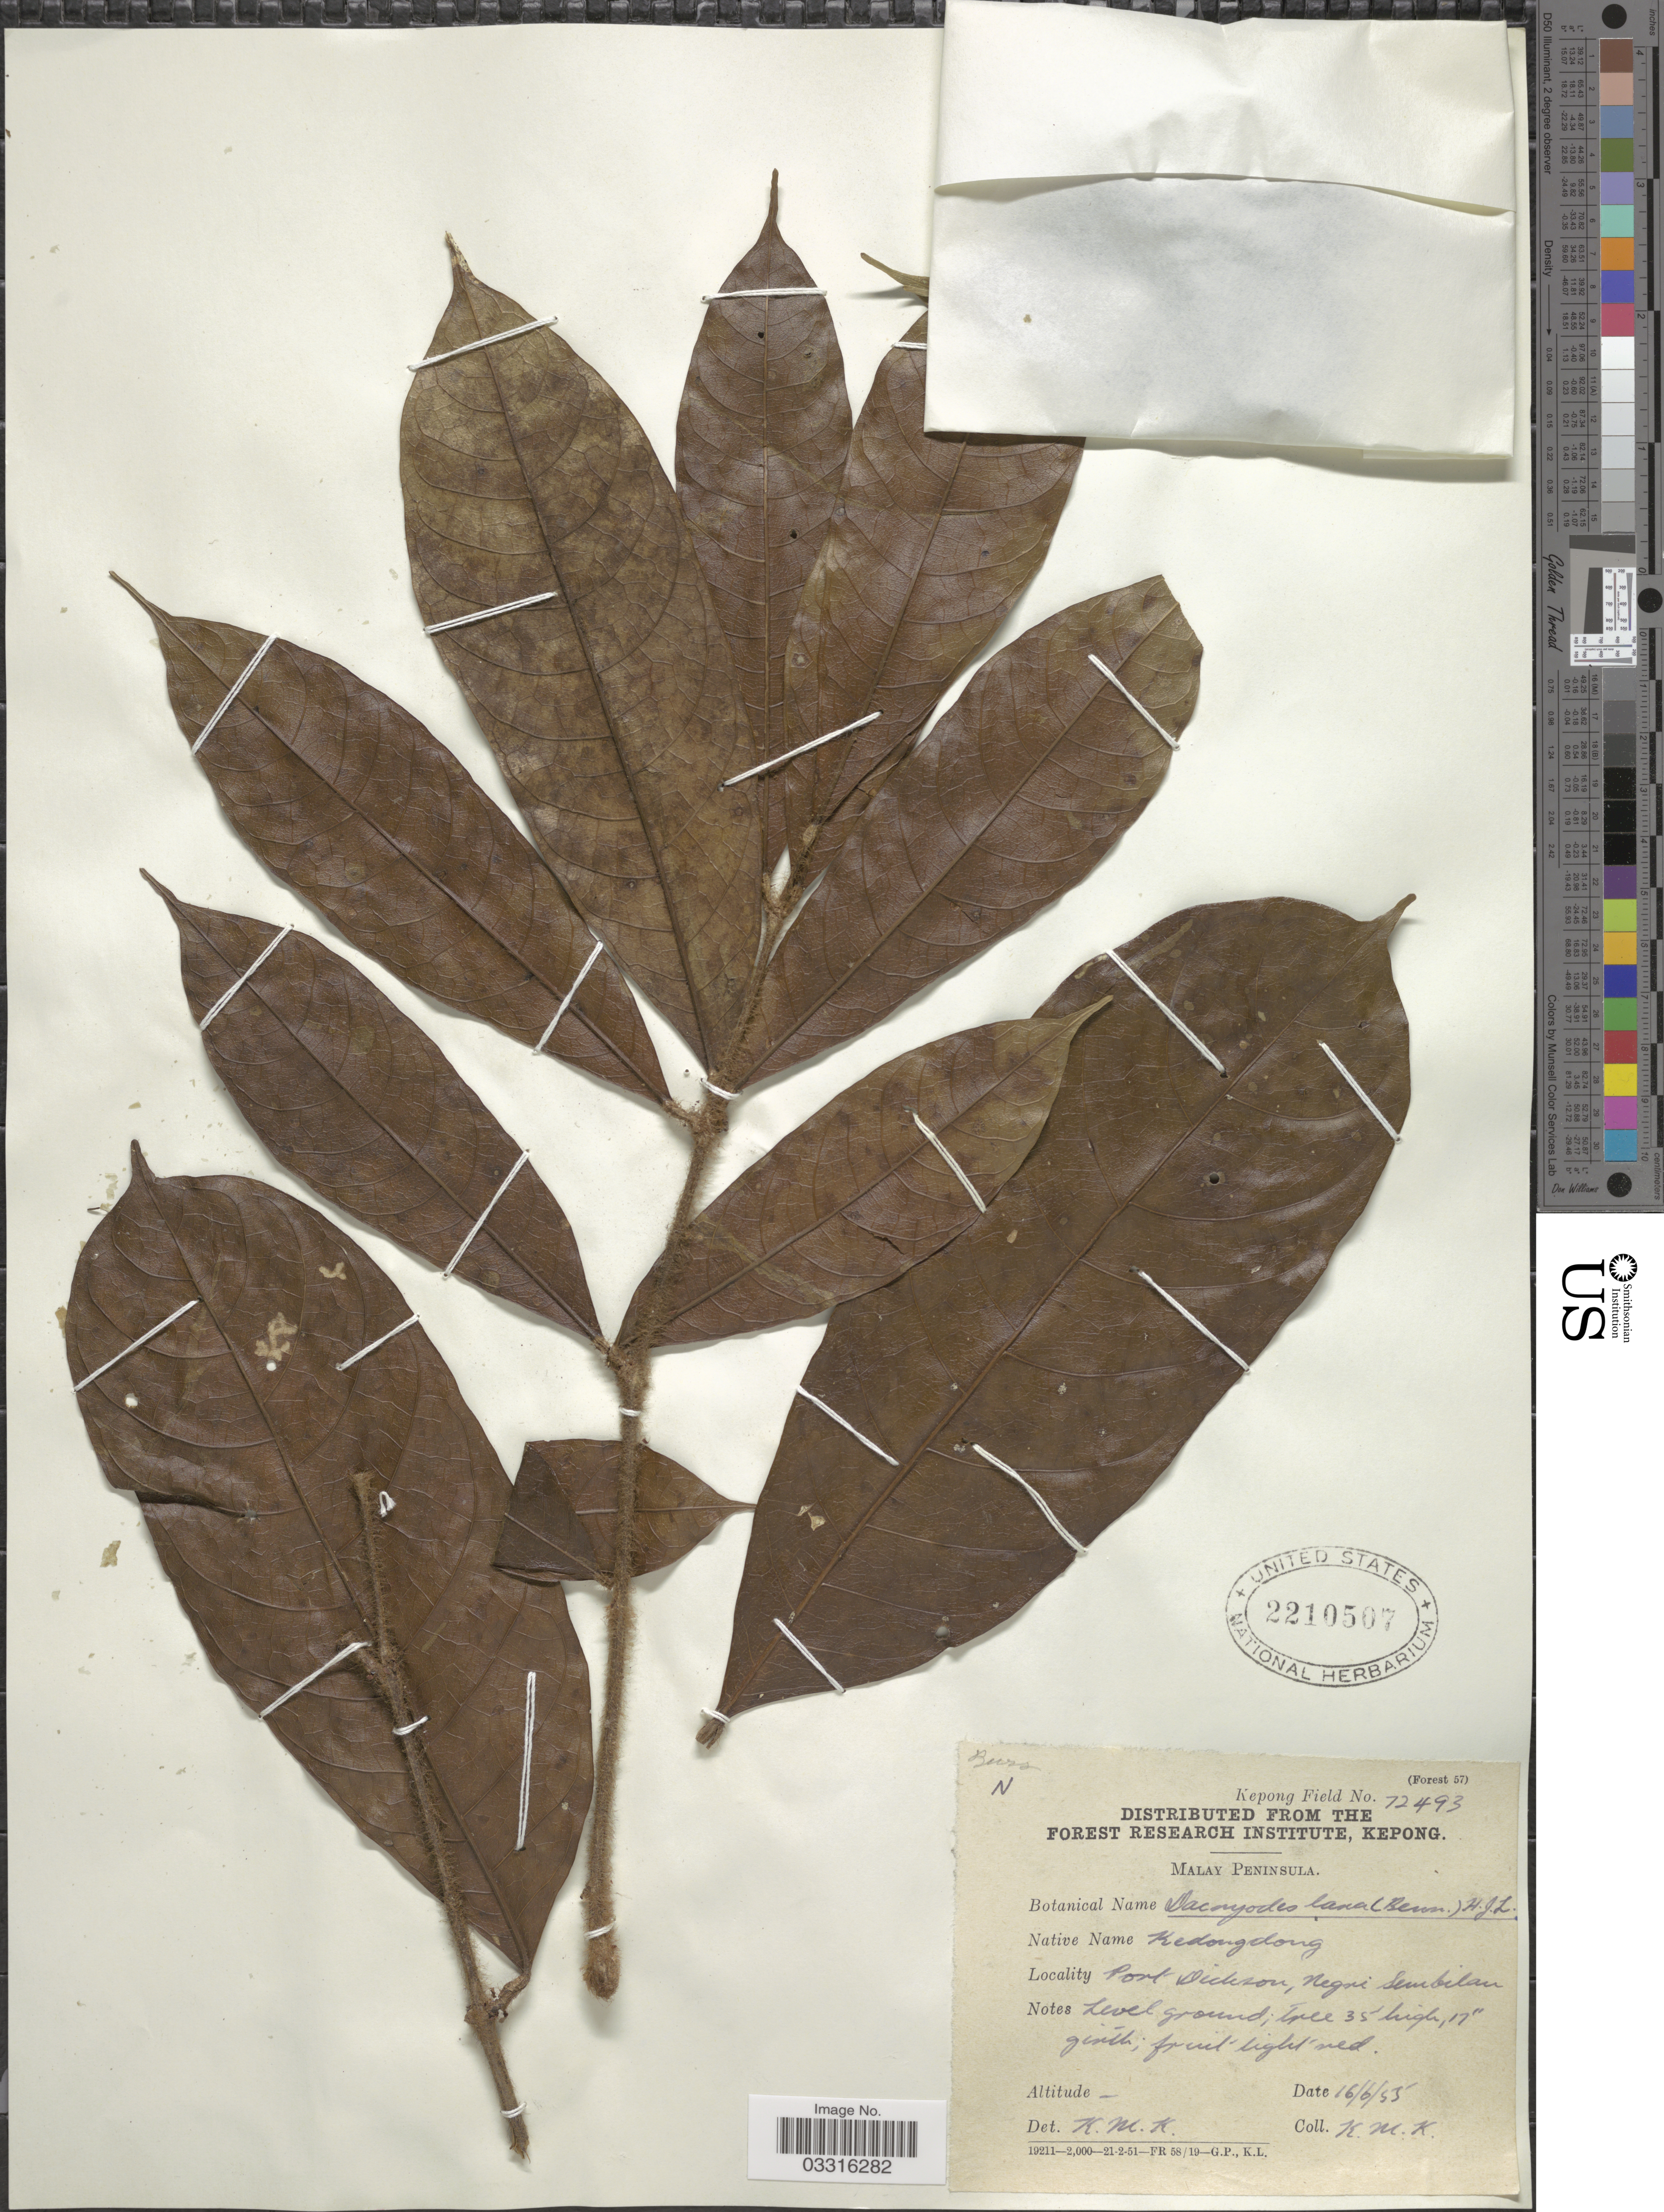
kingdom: Plantae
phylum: Tracheophyta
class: Magnoliopsida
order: Sapindales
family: Burseraceae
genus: Dacryodes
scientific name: Dacryodes laxa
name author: (A.W. Benn.) H.J. Lam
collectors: K. M. K.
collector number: Kepong Field 72493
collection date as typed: Transcribed d/m/y: 16/6/55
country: Malaysia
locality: Malay Peninsula, Port Dickson, Negri Sembilan.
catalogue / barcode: US 2210507